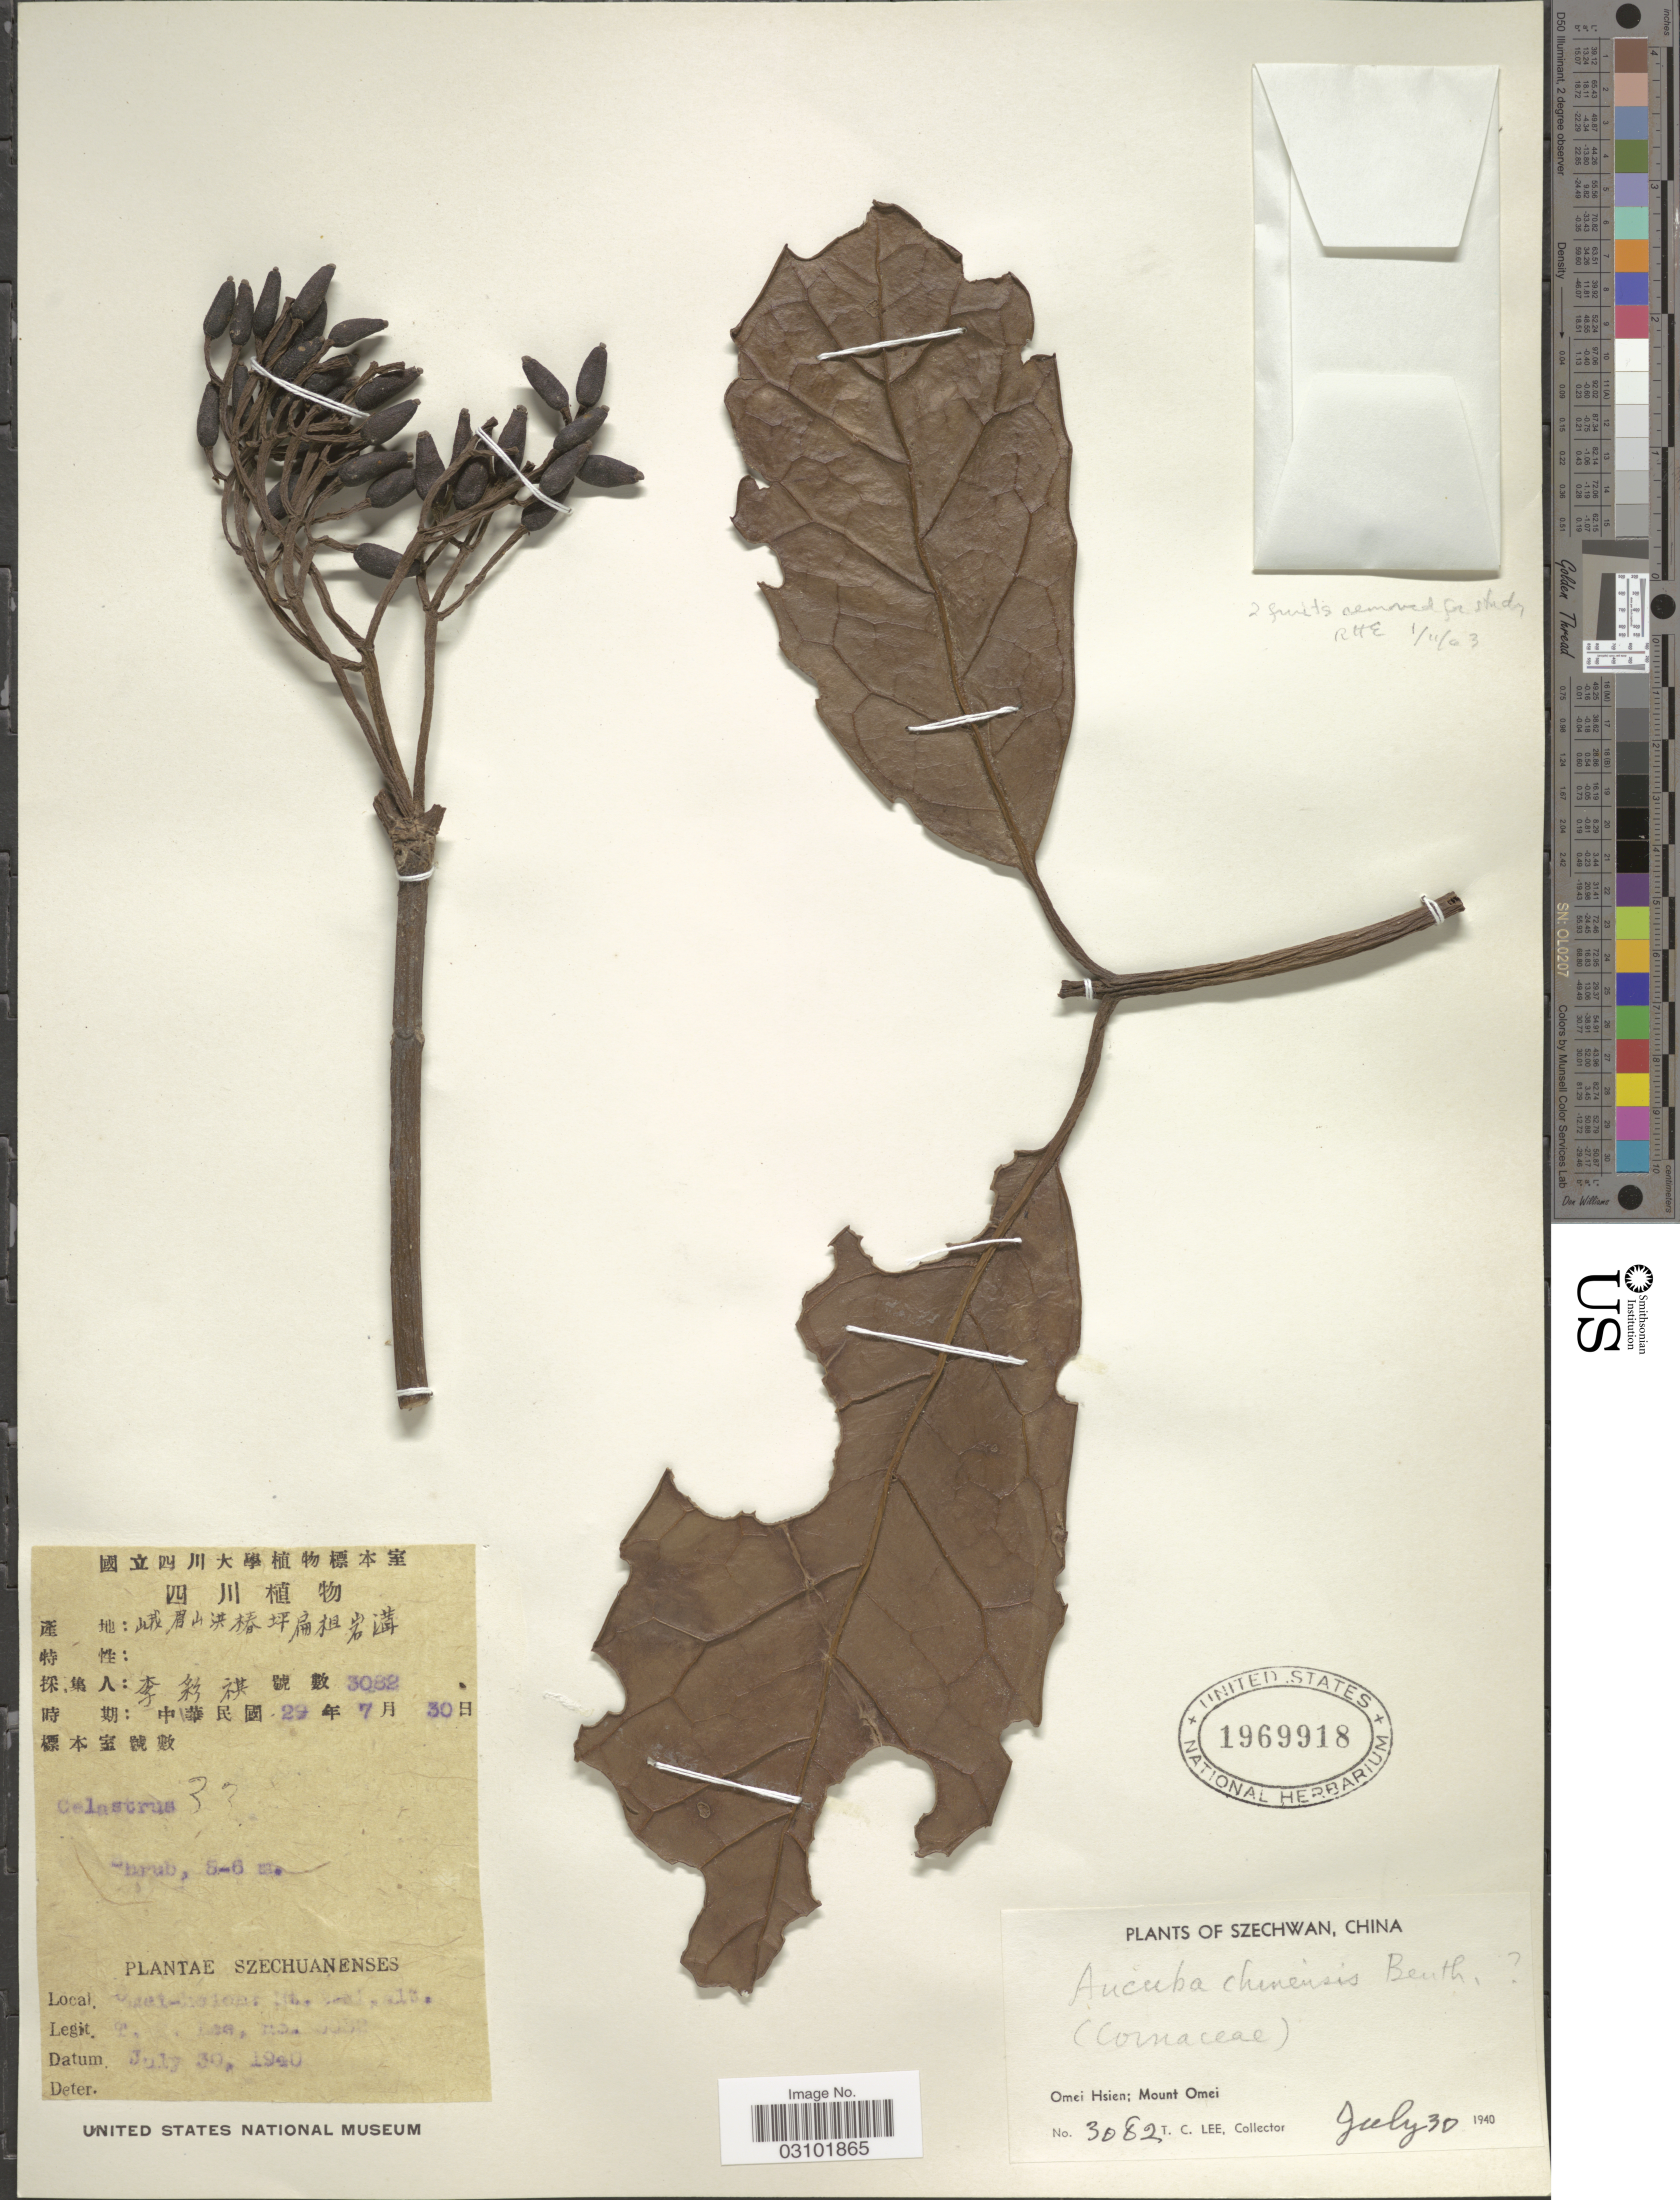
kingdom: Plantae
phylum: Tracheophyta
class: Magnoliopsida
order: Garryales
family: Garryaceae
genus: Aucuba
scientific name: Aucuba omeiensis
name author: W.P. Fang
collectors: T. Lee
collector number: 3082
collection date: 1940-07-30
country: China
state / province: Sichuan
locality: Szechwan. Omei Hsien; Mount Omei.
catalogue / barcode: US 1969918